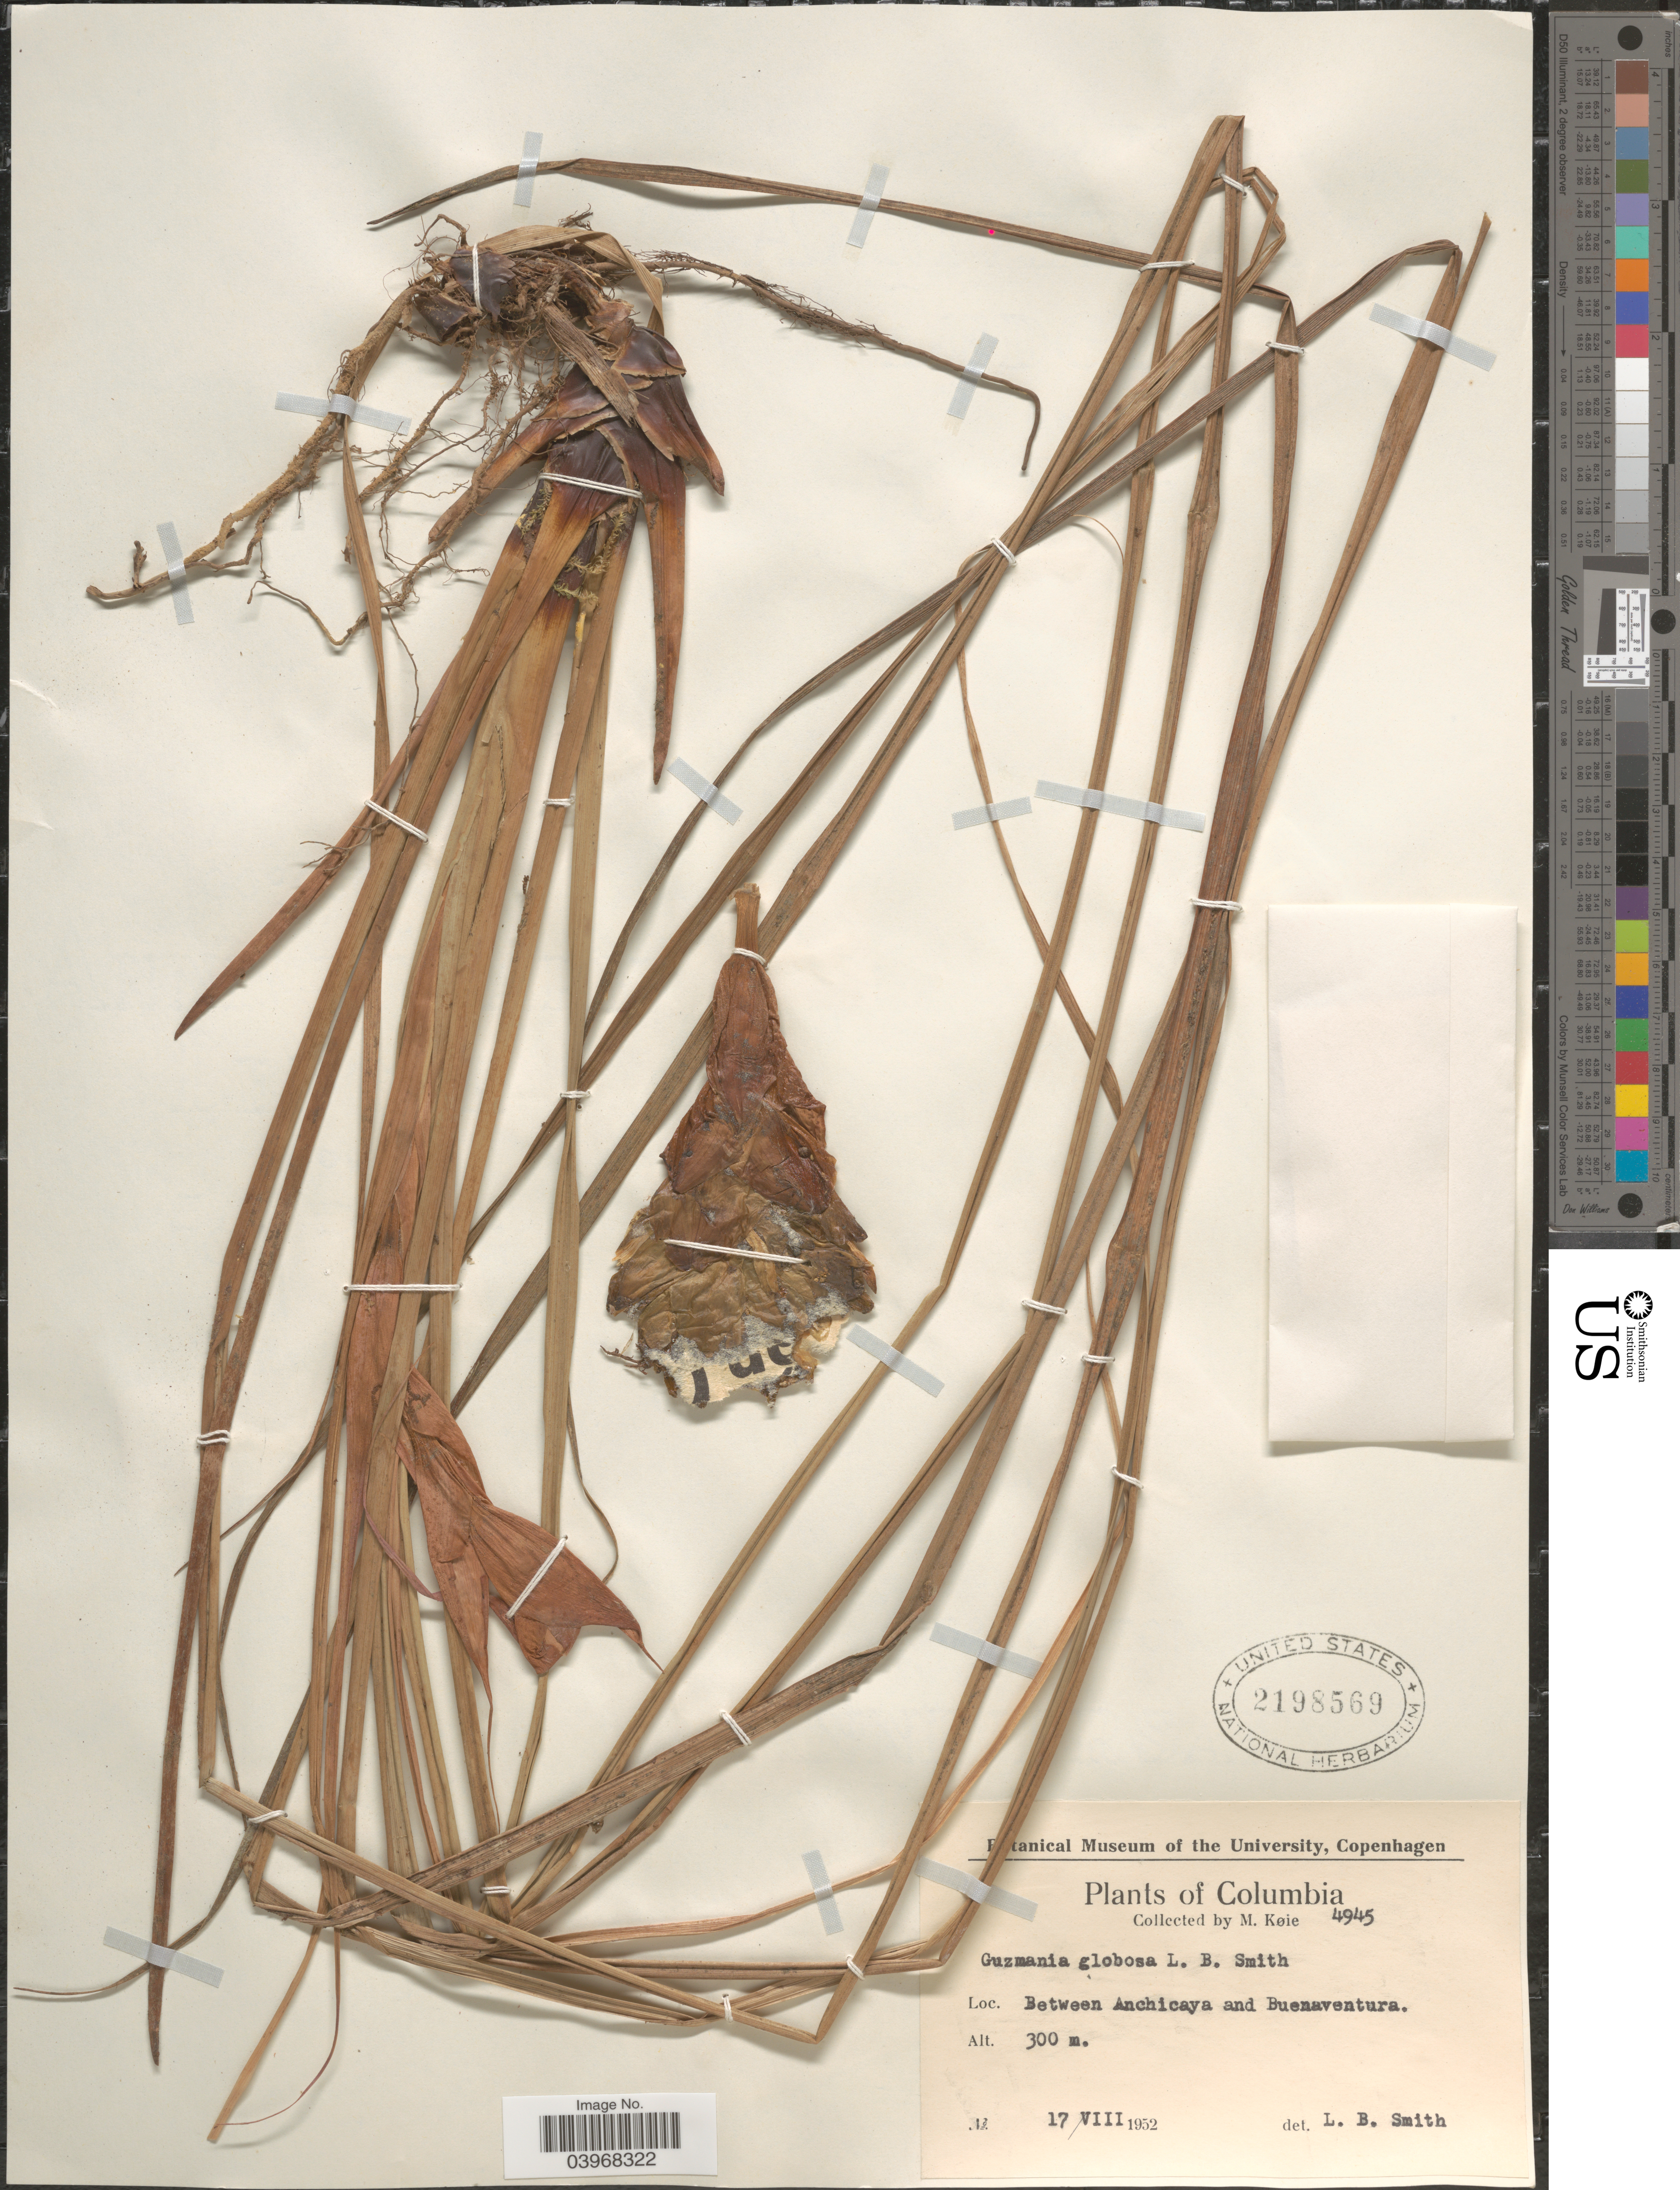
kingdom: Plantae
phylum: Tracheophyta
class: Liliopsida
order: Poales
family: Bromeliaceae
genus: Guzmania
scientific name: Guzmania globosa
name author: L.B. Sm.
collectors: M. Köie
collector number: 4945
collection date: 1952-08-17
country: Colombia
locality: Between Anchicaya and Buenaventura.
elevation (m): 300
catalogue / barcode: US 2198569